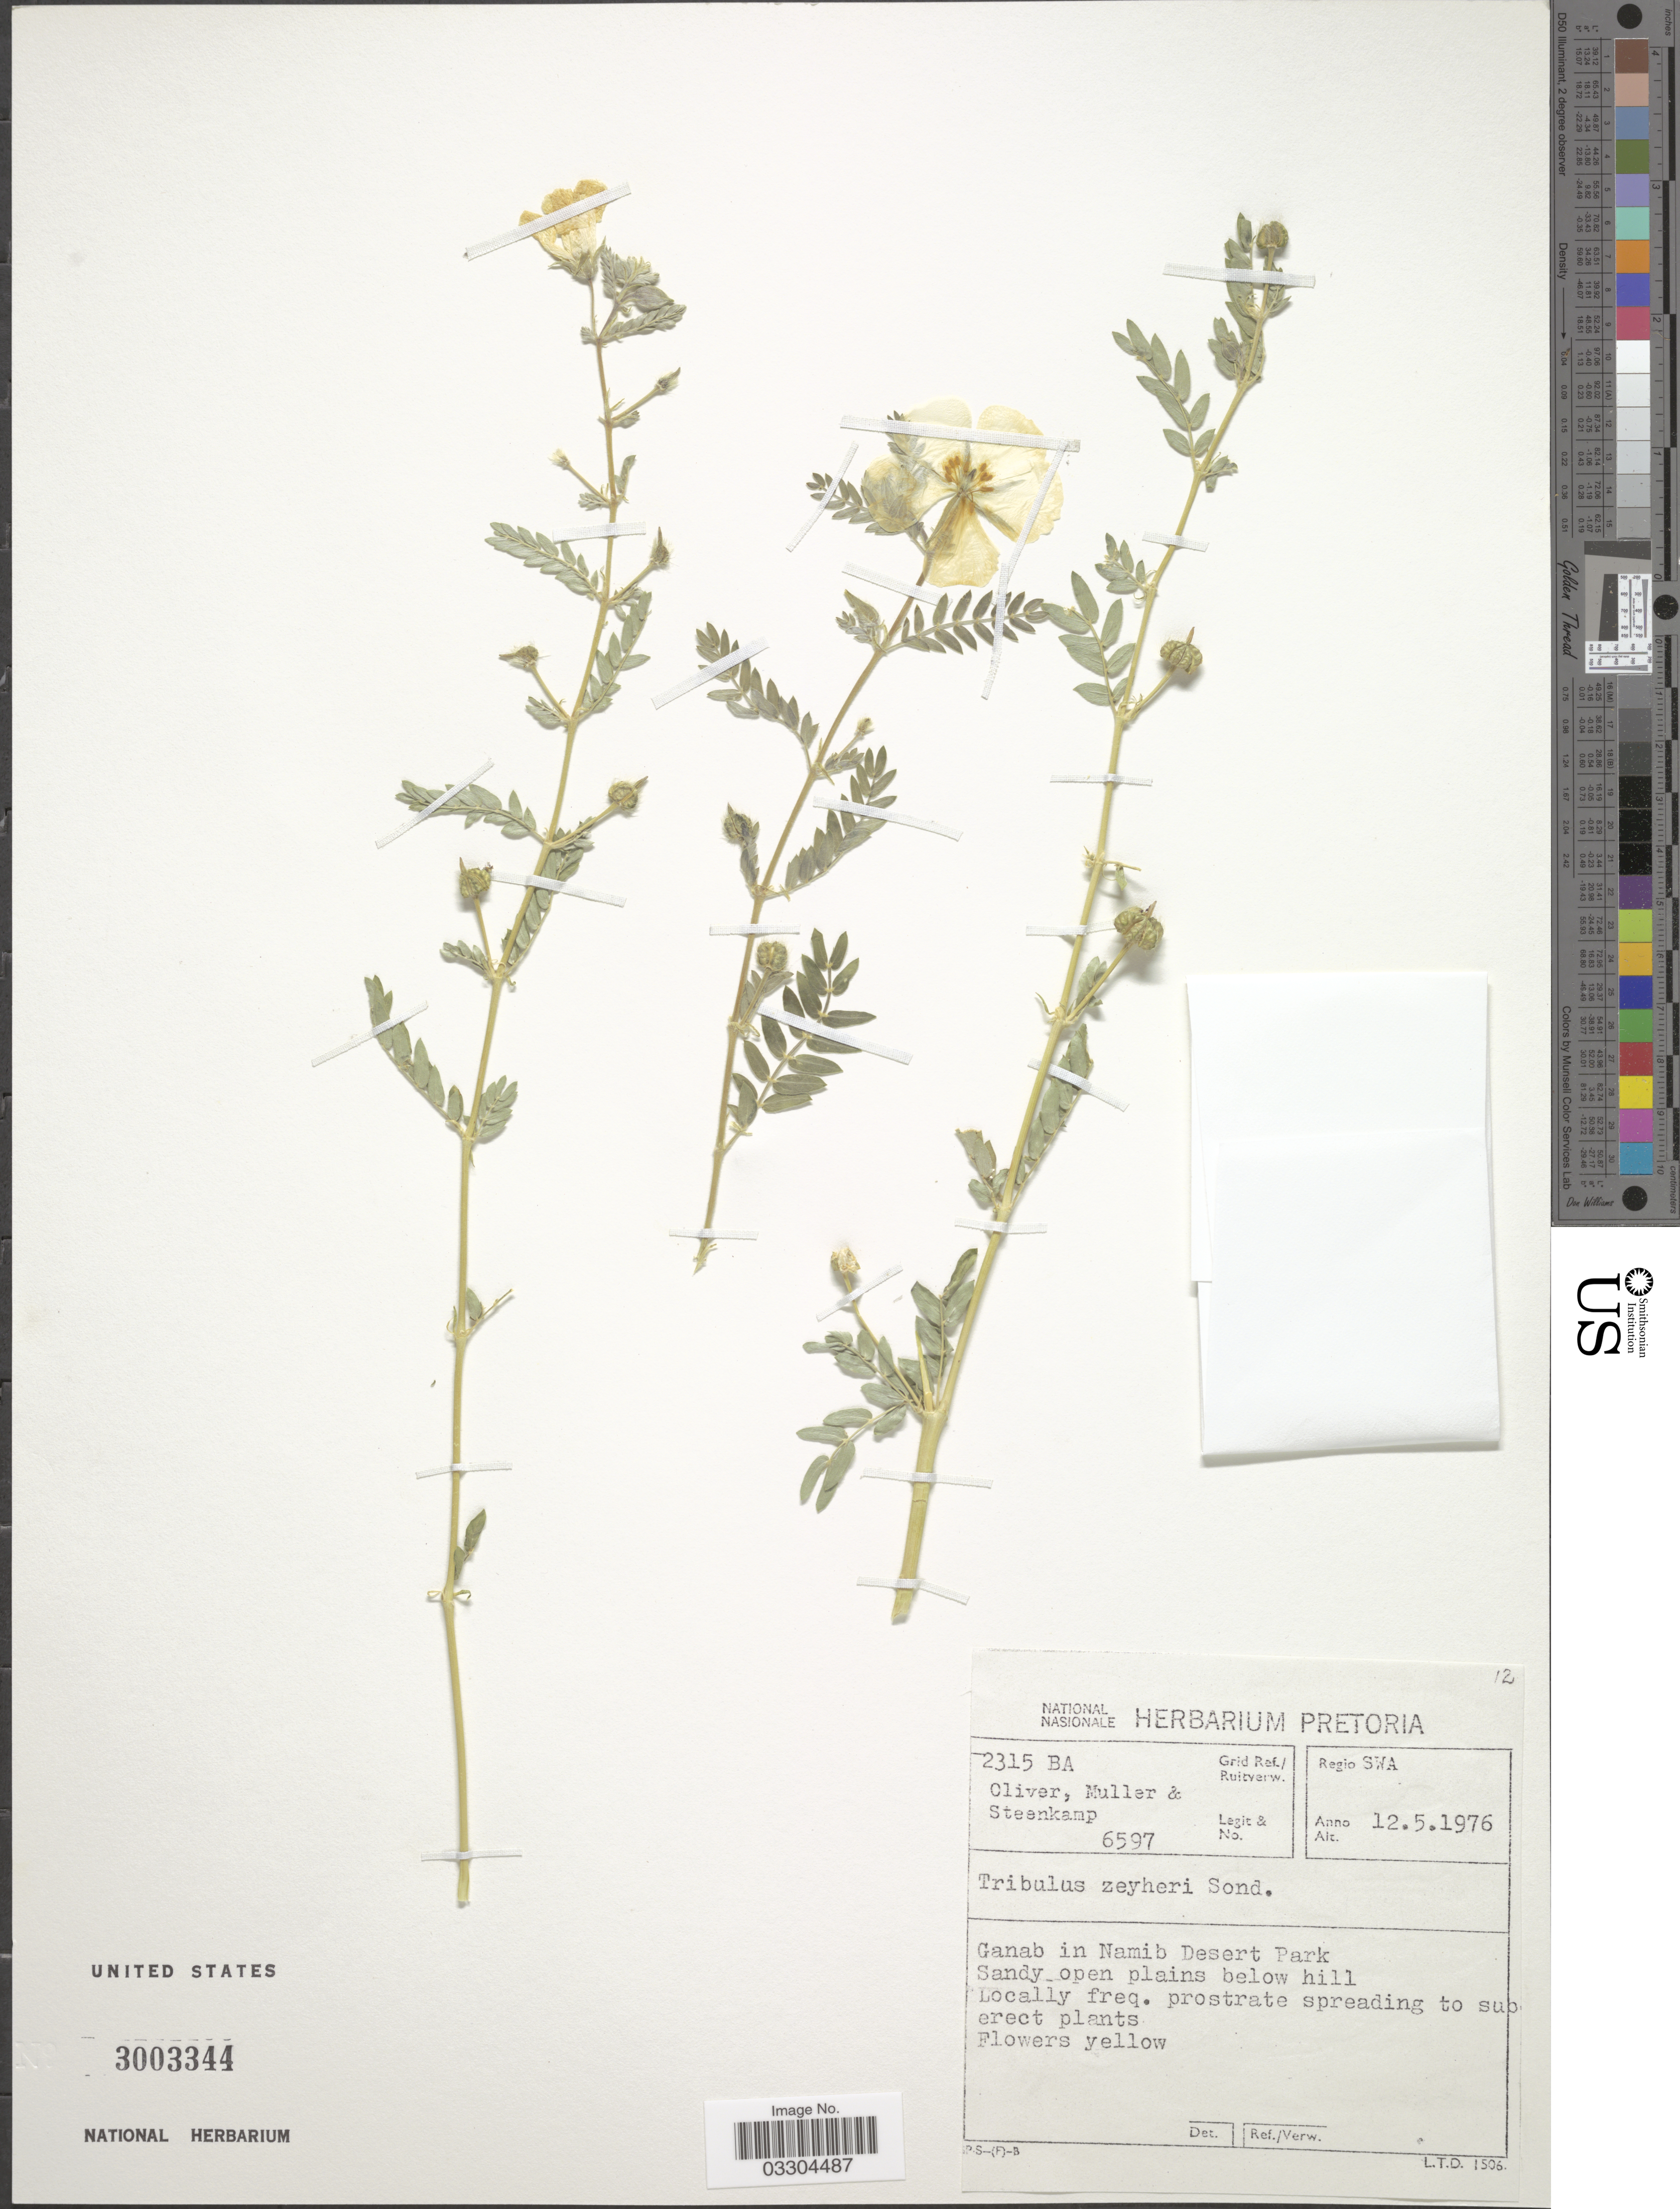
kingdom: Plantae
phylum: Tracheophyta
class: Magnoliopsida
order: Zygophyllales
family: Zygophyllaceae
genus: Tribulus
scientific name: Tribulus zeyheri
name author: Sond.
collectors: Oliver, --, -- Müller & -- Steenkamp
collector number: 6597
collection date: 1976-05-12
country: Namibia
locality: Regio SWA. Grid Ref./Ruitverw. 2315 BA. Ganab in Namib Desert Park.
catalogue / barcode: US 3003344